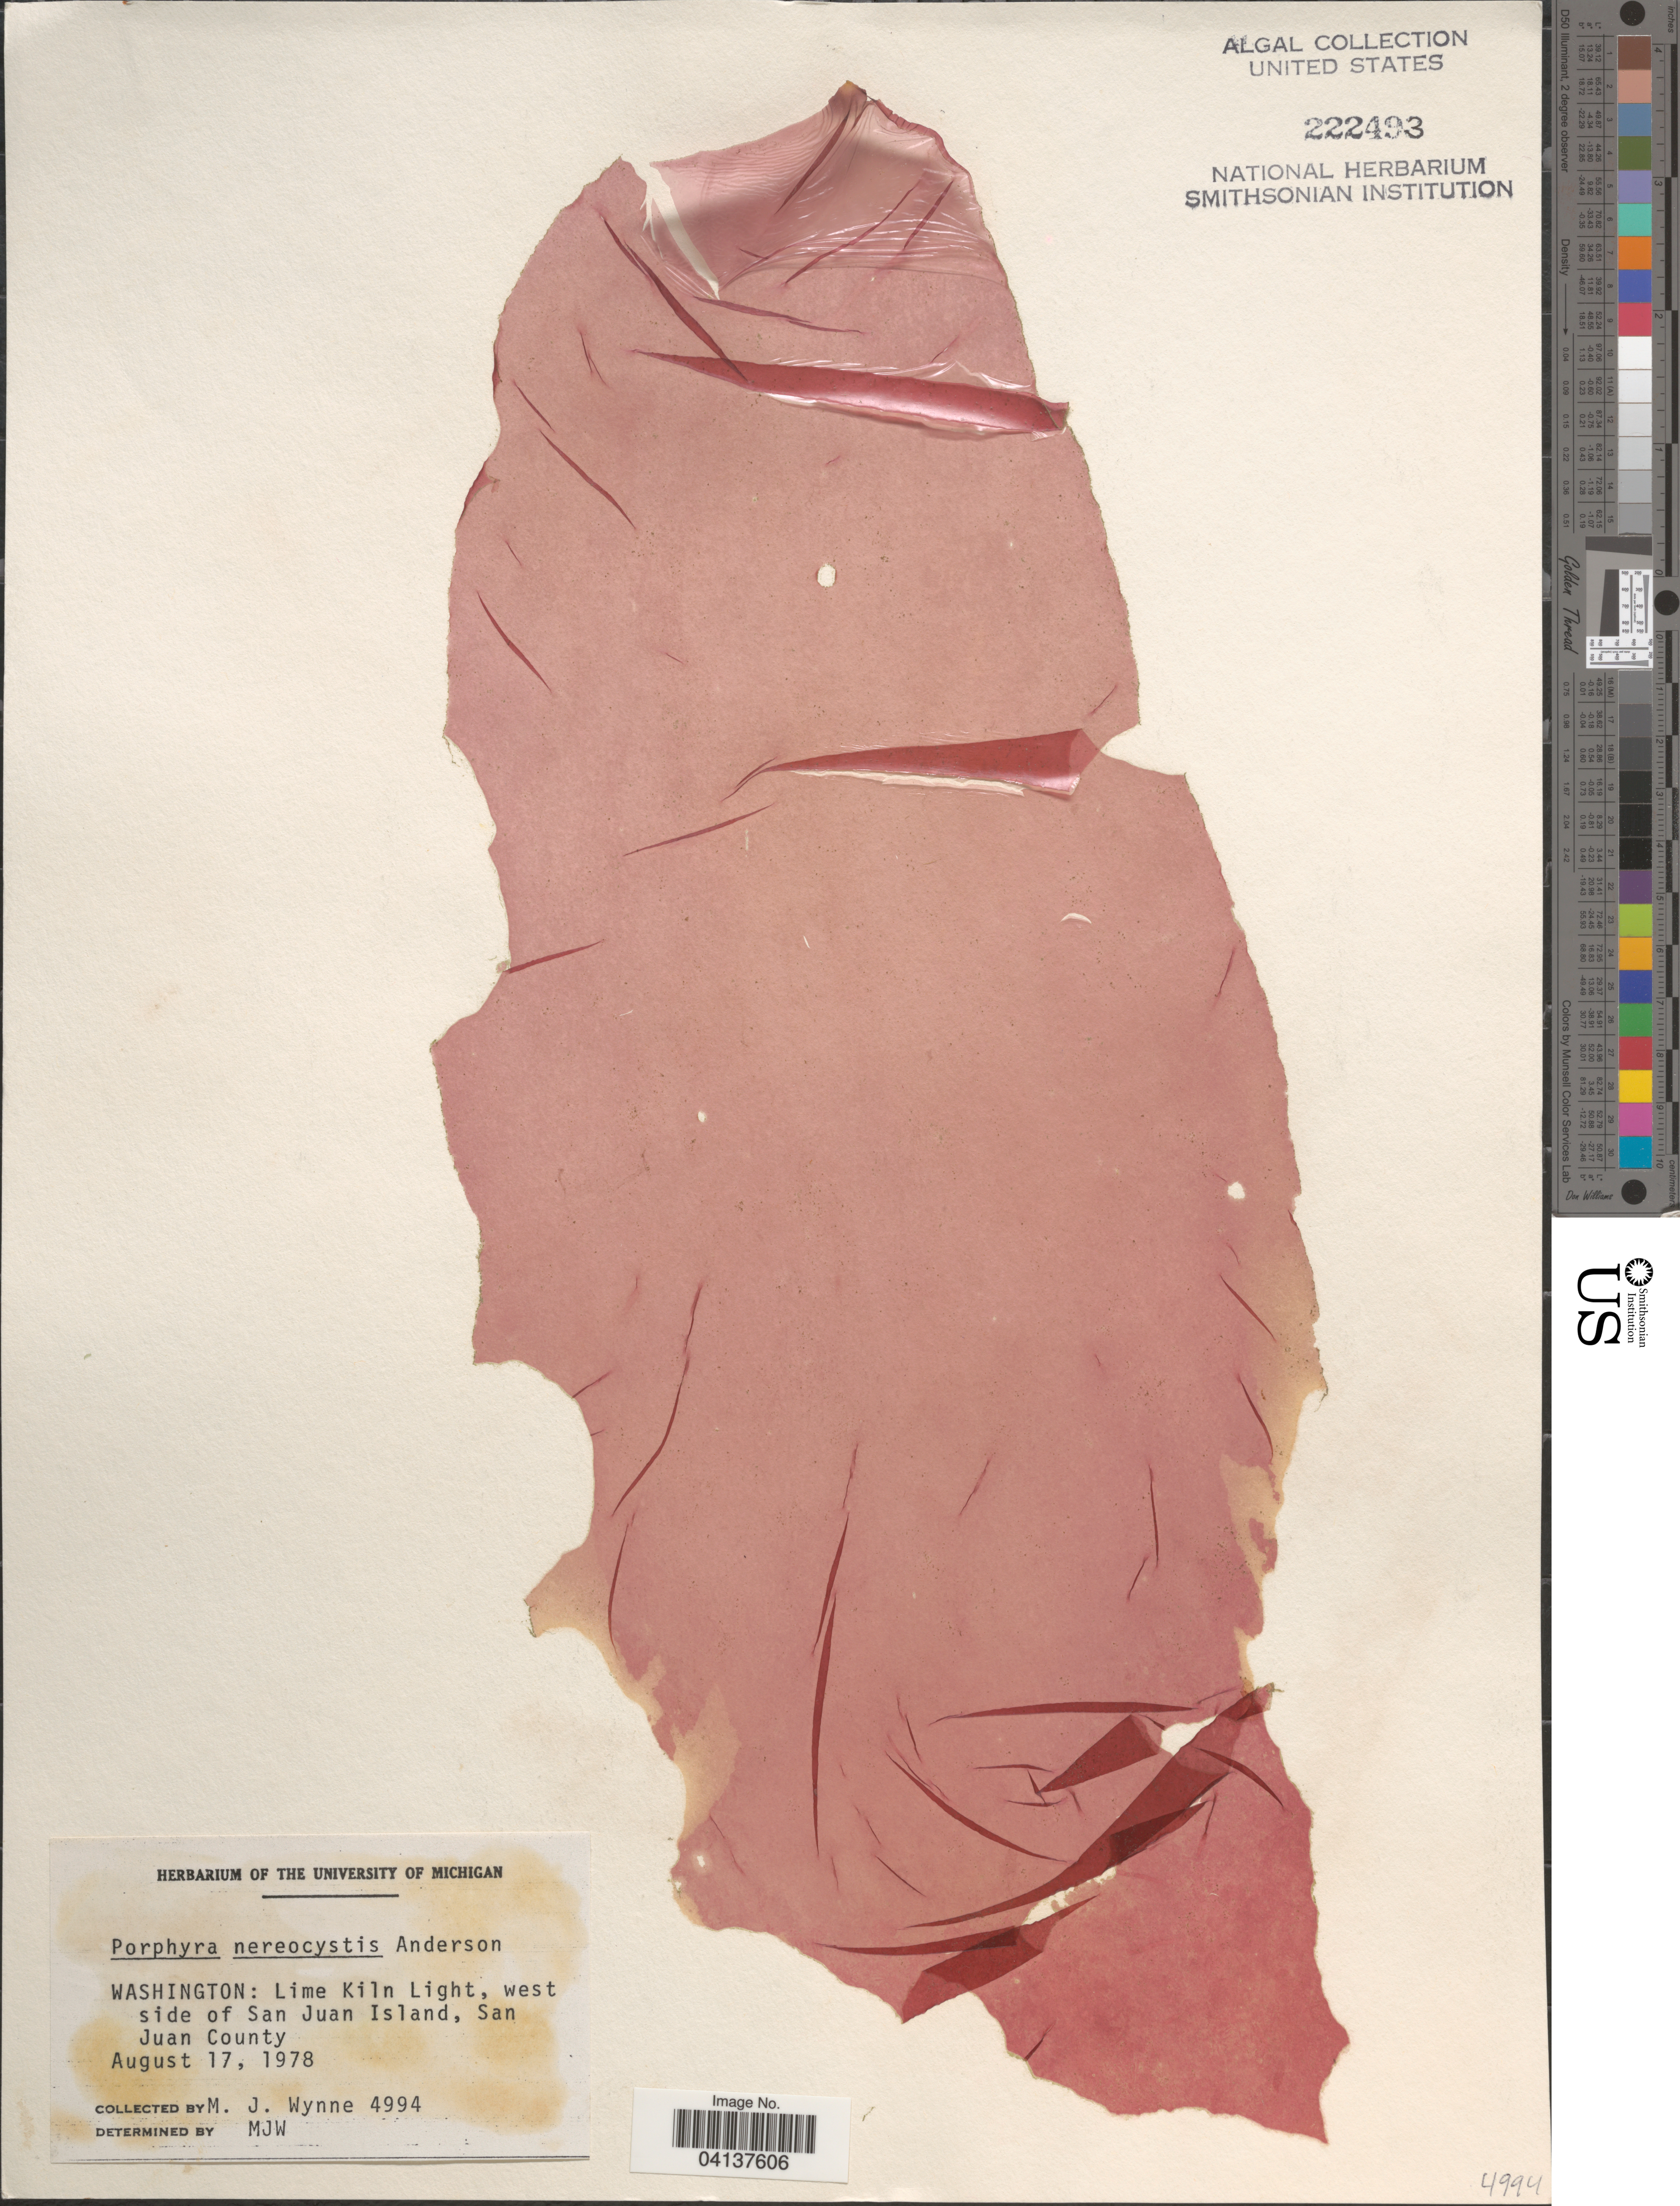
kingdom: Plantae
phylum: Rhodophyta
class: Bangiophyceae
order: Bangiales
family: Bangiaceae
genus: Pyropia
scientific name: Pyropia nereocystis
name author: (C.L. Anderson) S.C. Lindstrom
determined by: Algae name updating Project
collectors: M.J. Wynne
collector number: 4994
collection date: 1978-08-17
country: United States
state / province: Washington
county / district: San Juan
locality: Lime Kiln Light, west side of San Juan Island, San Juan County.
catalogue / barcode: US 222493